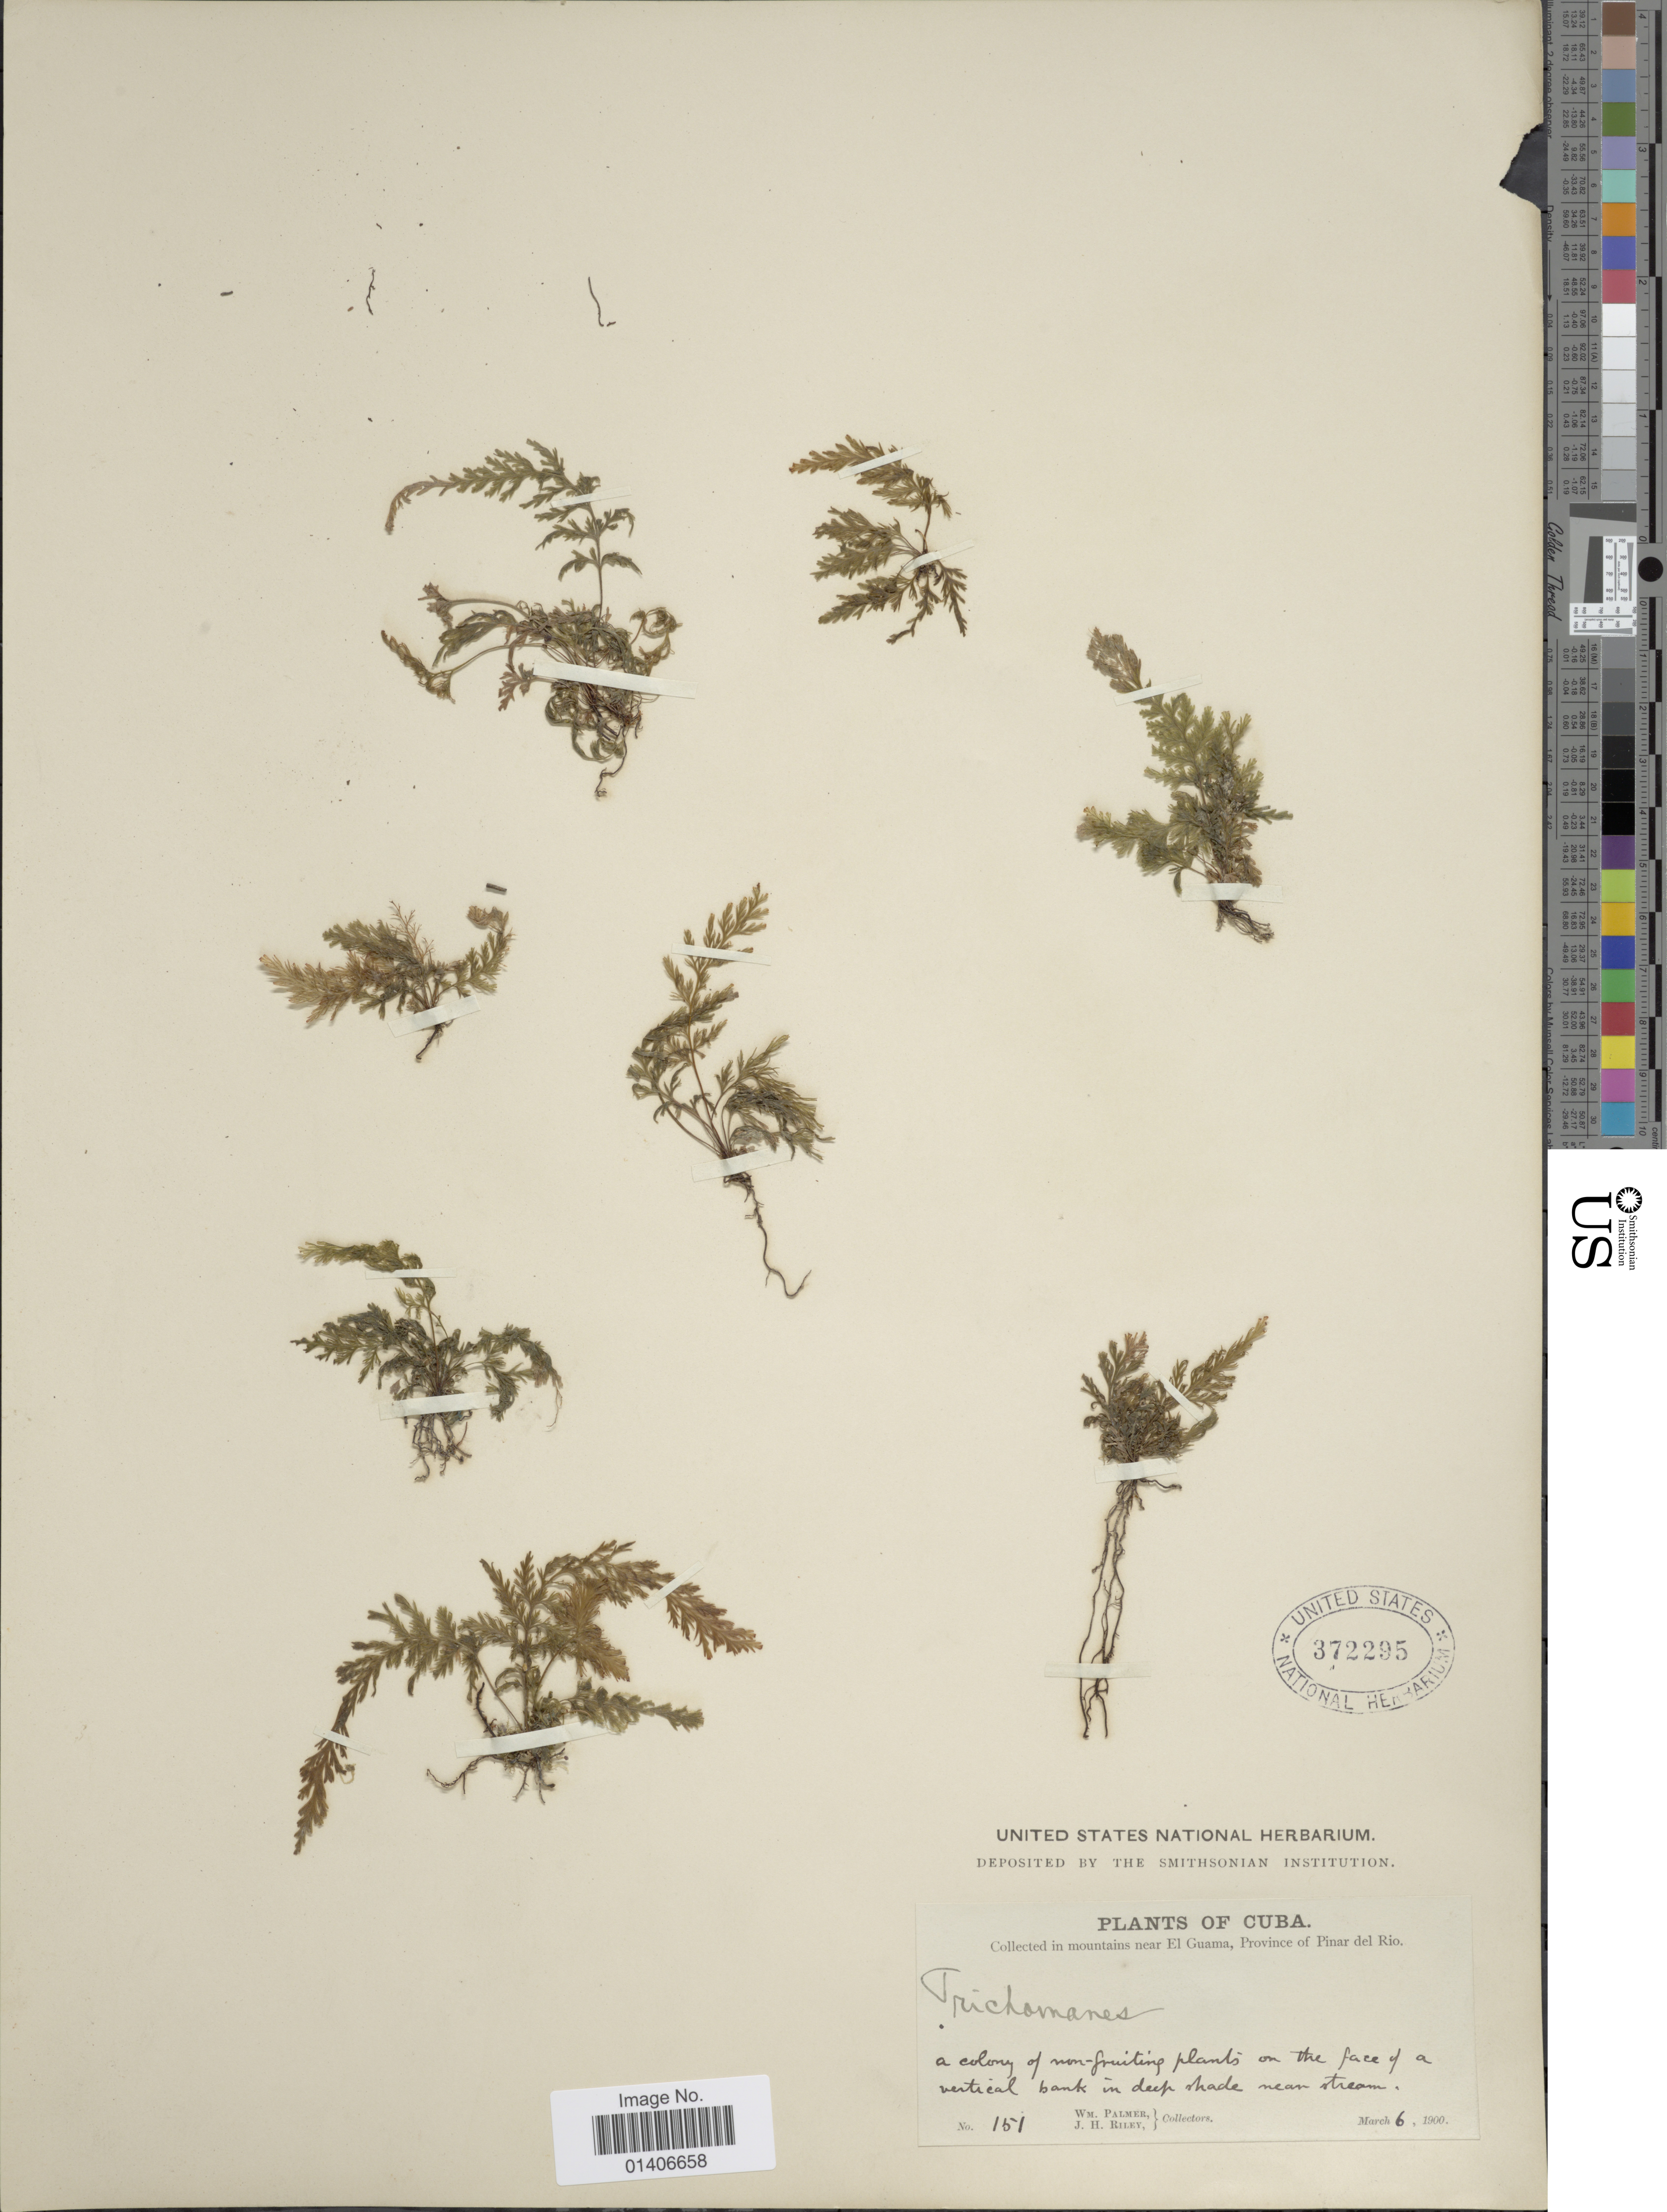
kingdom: Plantae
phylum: Tracheophyta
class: Polypodiopsida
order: Hymenophyllales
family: Hymenophyllaceae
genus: Abrodictyum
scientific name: Abrodictyum rigidum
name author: (Sw.) Ebihara & Dubuisson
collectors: W. Palmer & J. H. Riley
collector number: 151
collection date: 1900-03-06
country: Cuba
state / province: Pinar del Río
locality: In mountains near El Guama, a colony of non-fruiting plants on the face of a vertical bank in deep shade near stream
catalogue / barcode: US 372295